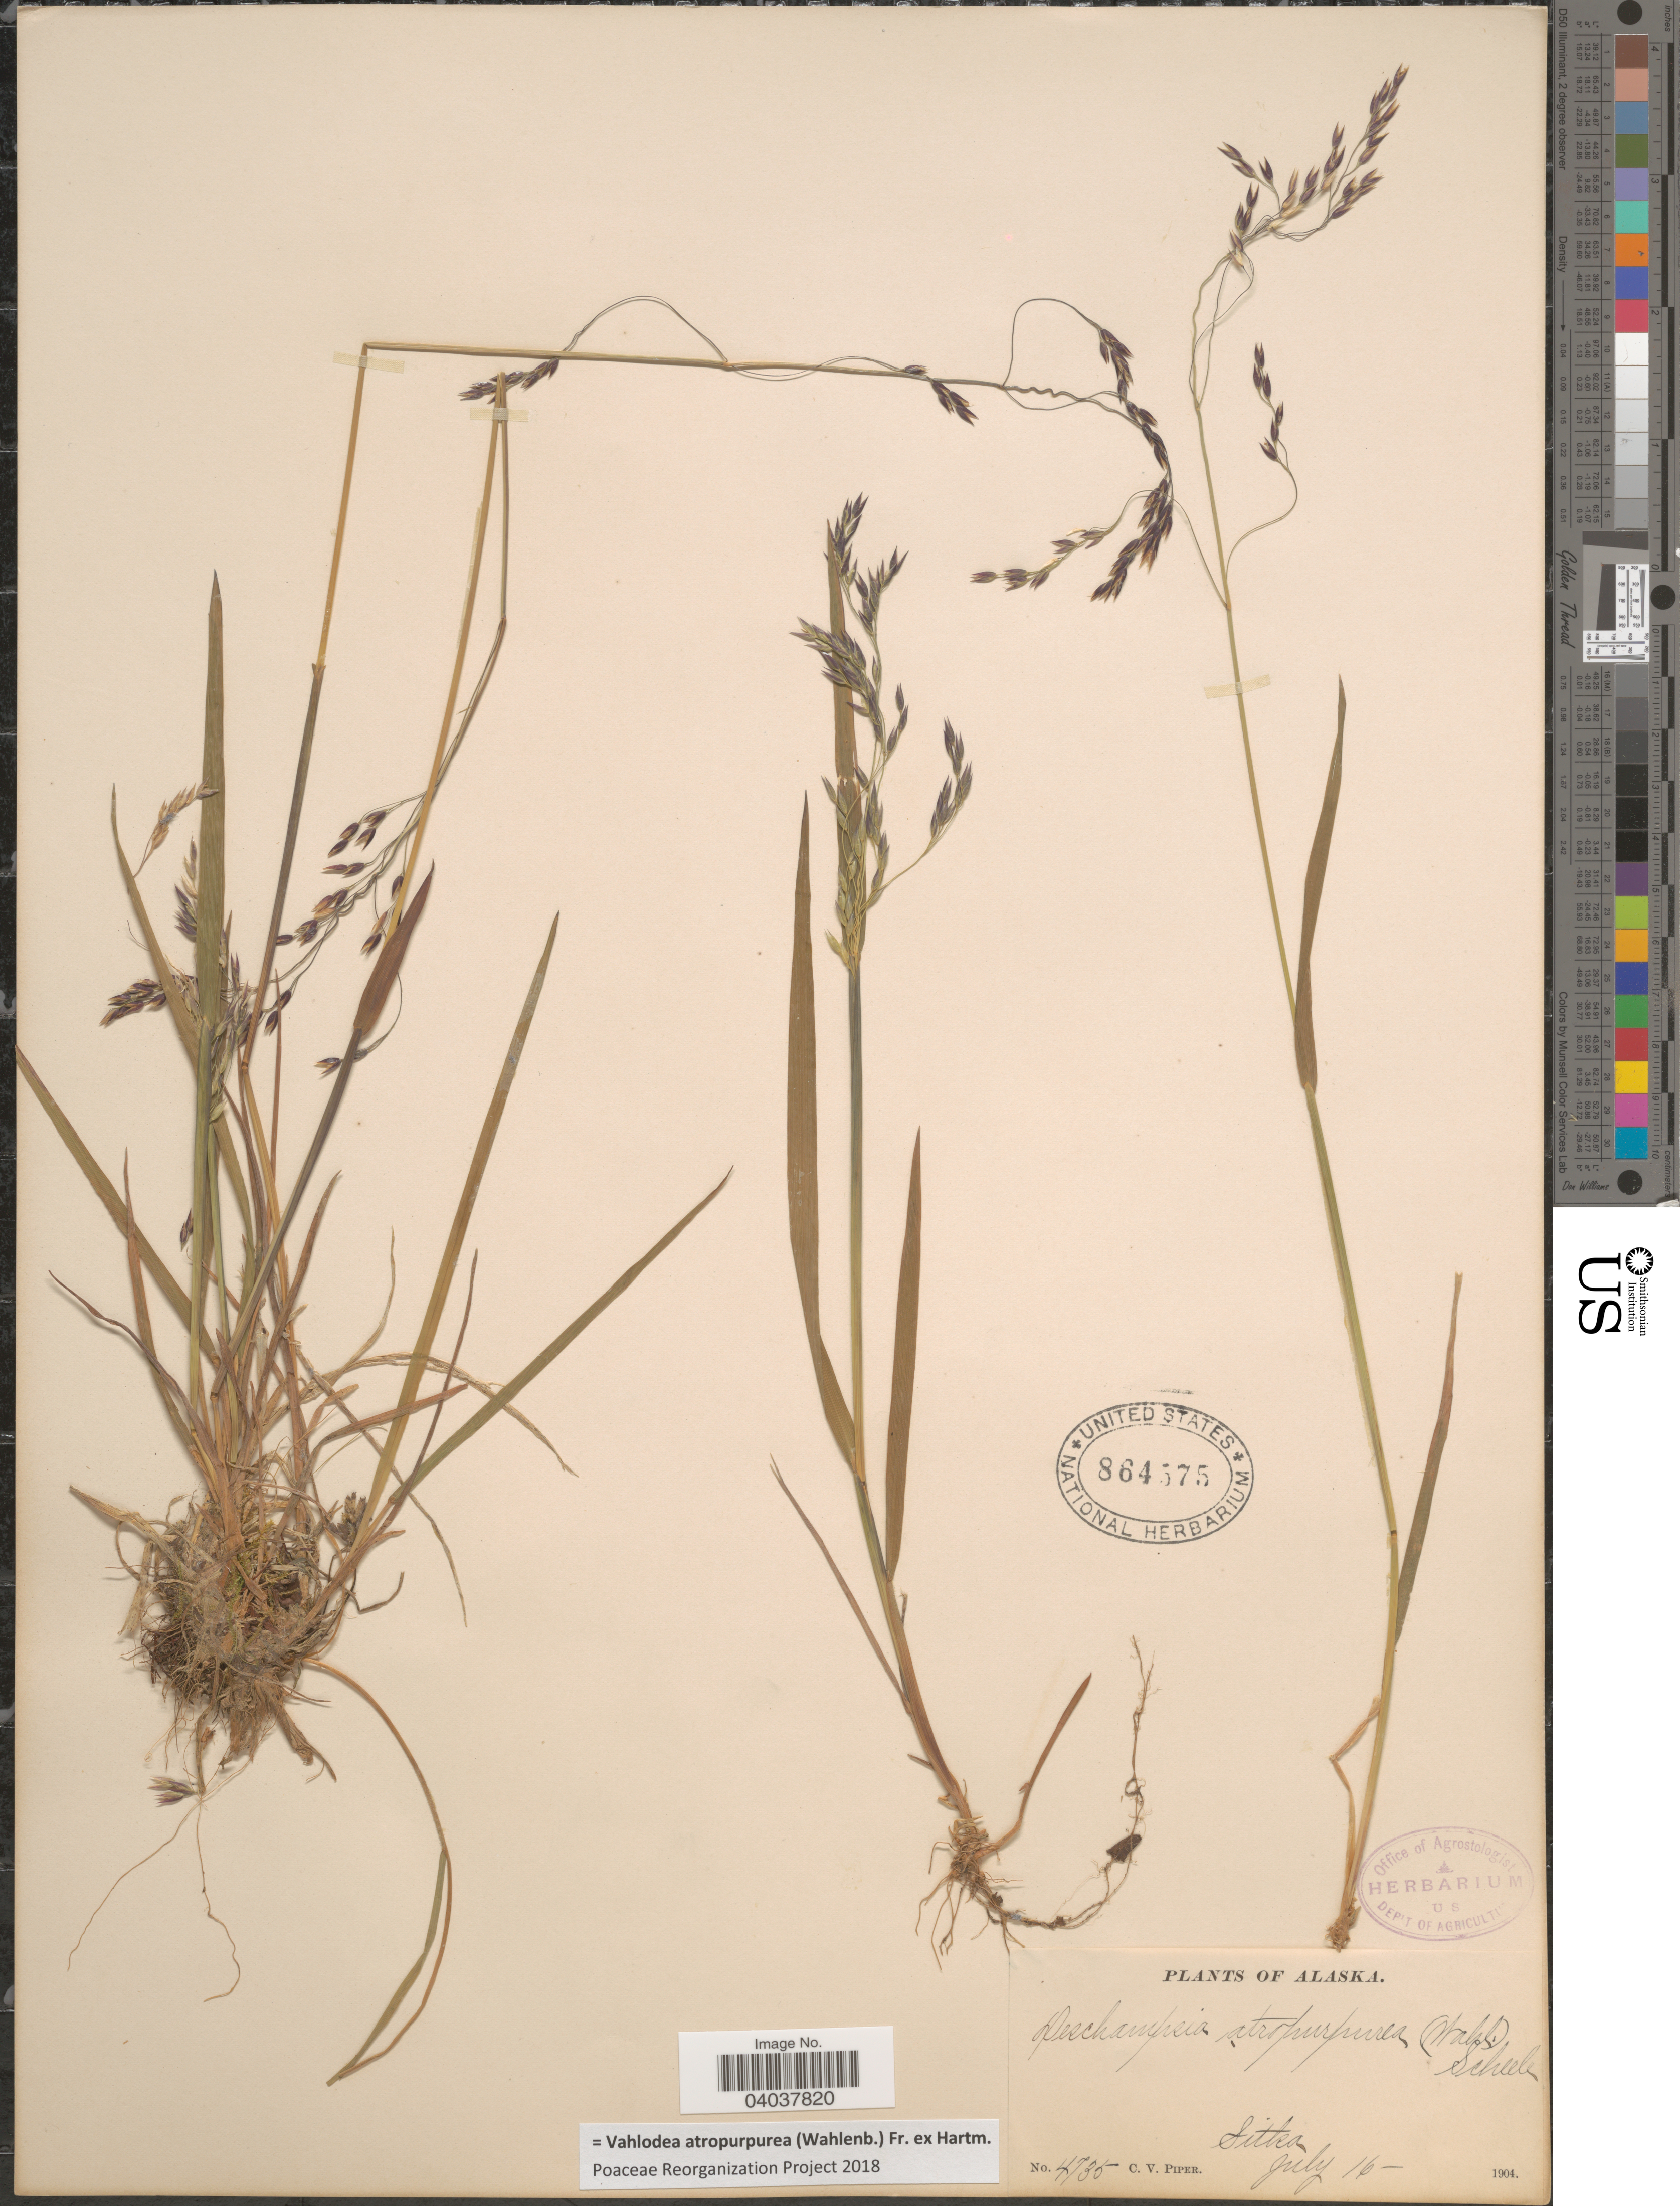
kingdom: Plantae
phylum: Tracheophyta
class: Liliopsida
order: Poales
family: Poaceae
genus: Vahlodea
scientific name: Vahlodea atropurpurea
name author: (Wahlenb.) Fr. ex Hartm.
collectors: C. V. Piper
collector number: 4735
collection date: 1904-07-16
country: United States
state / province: Alaska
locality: Sitka.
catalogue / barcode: US 864575